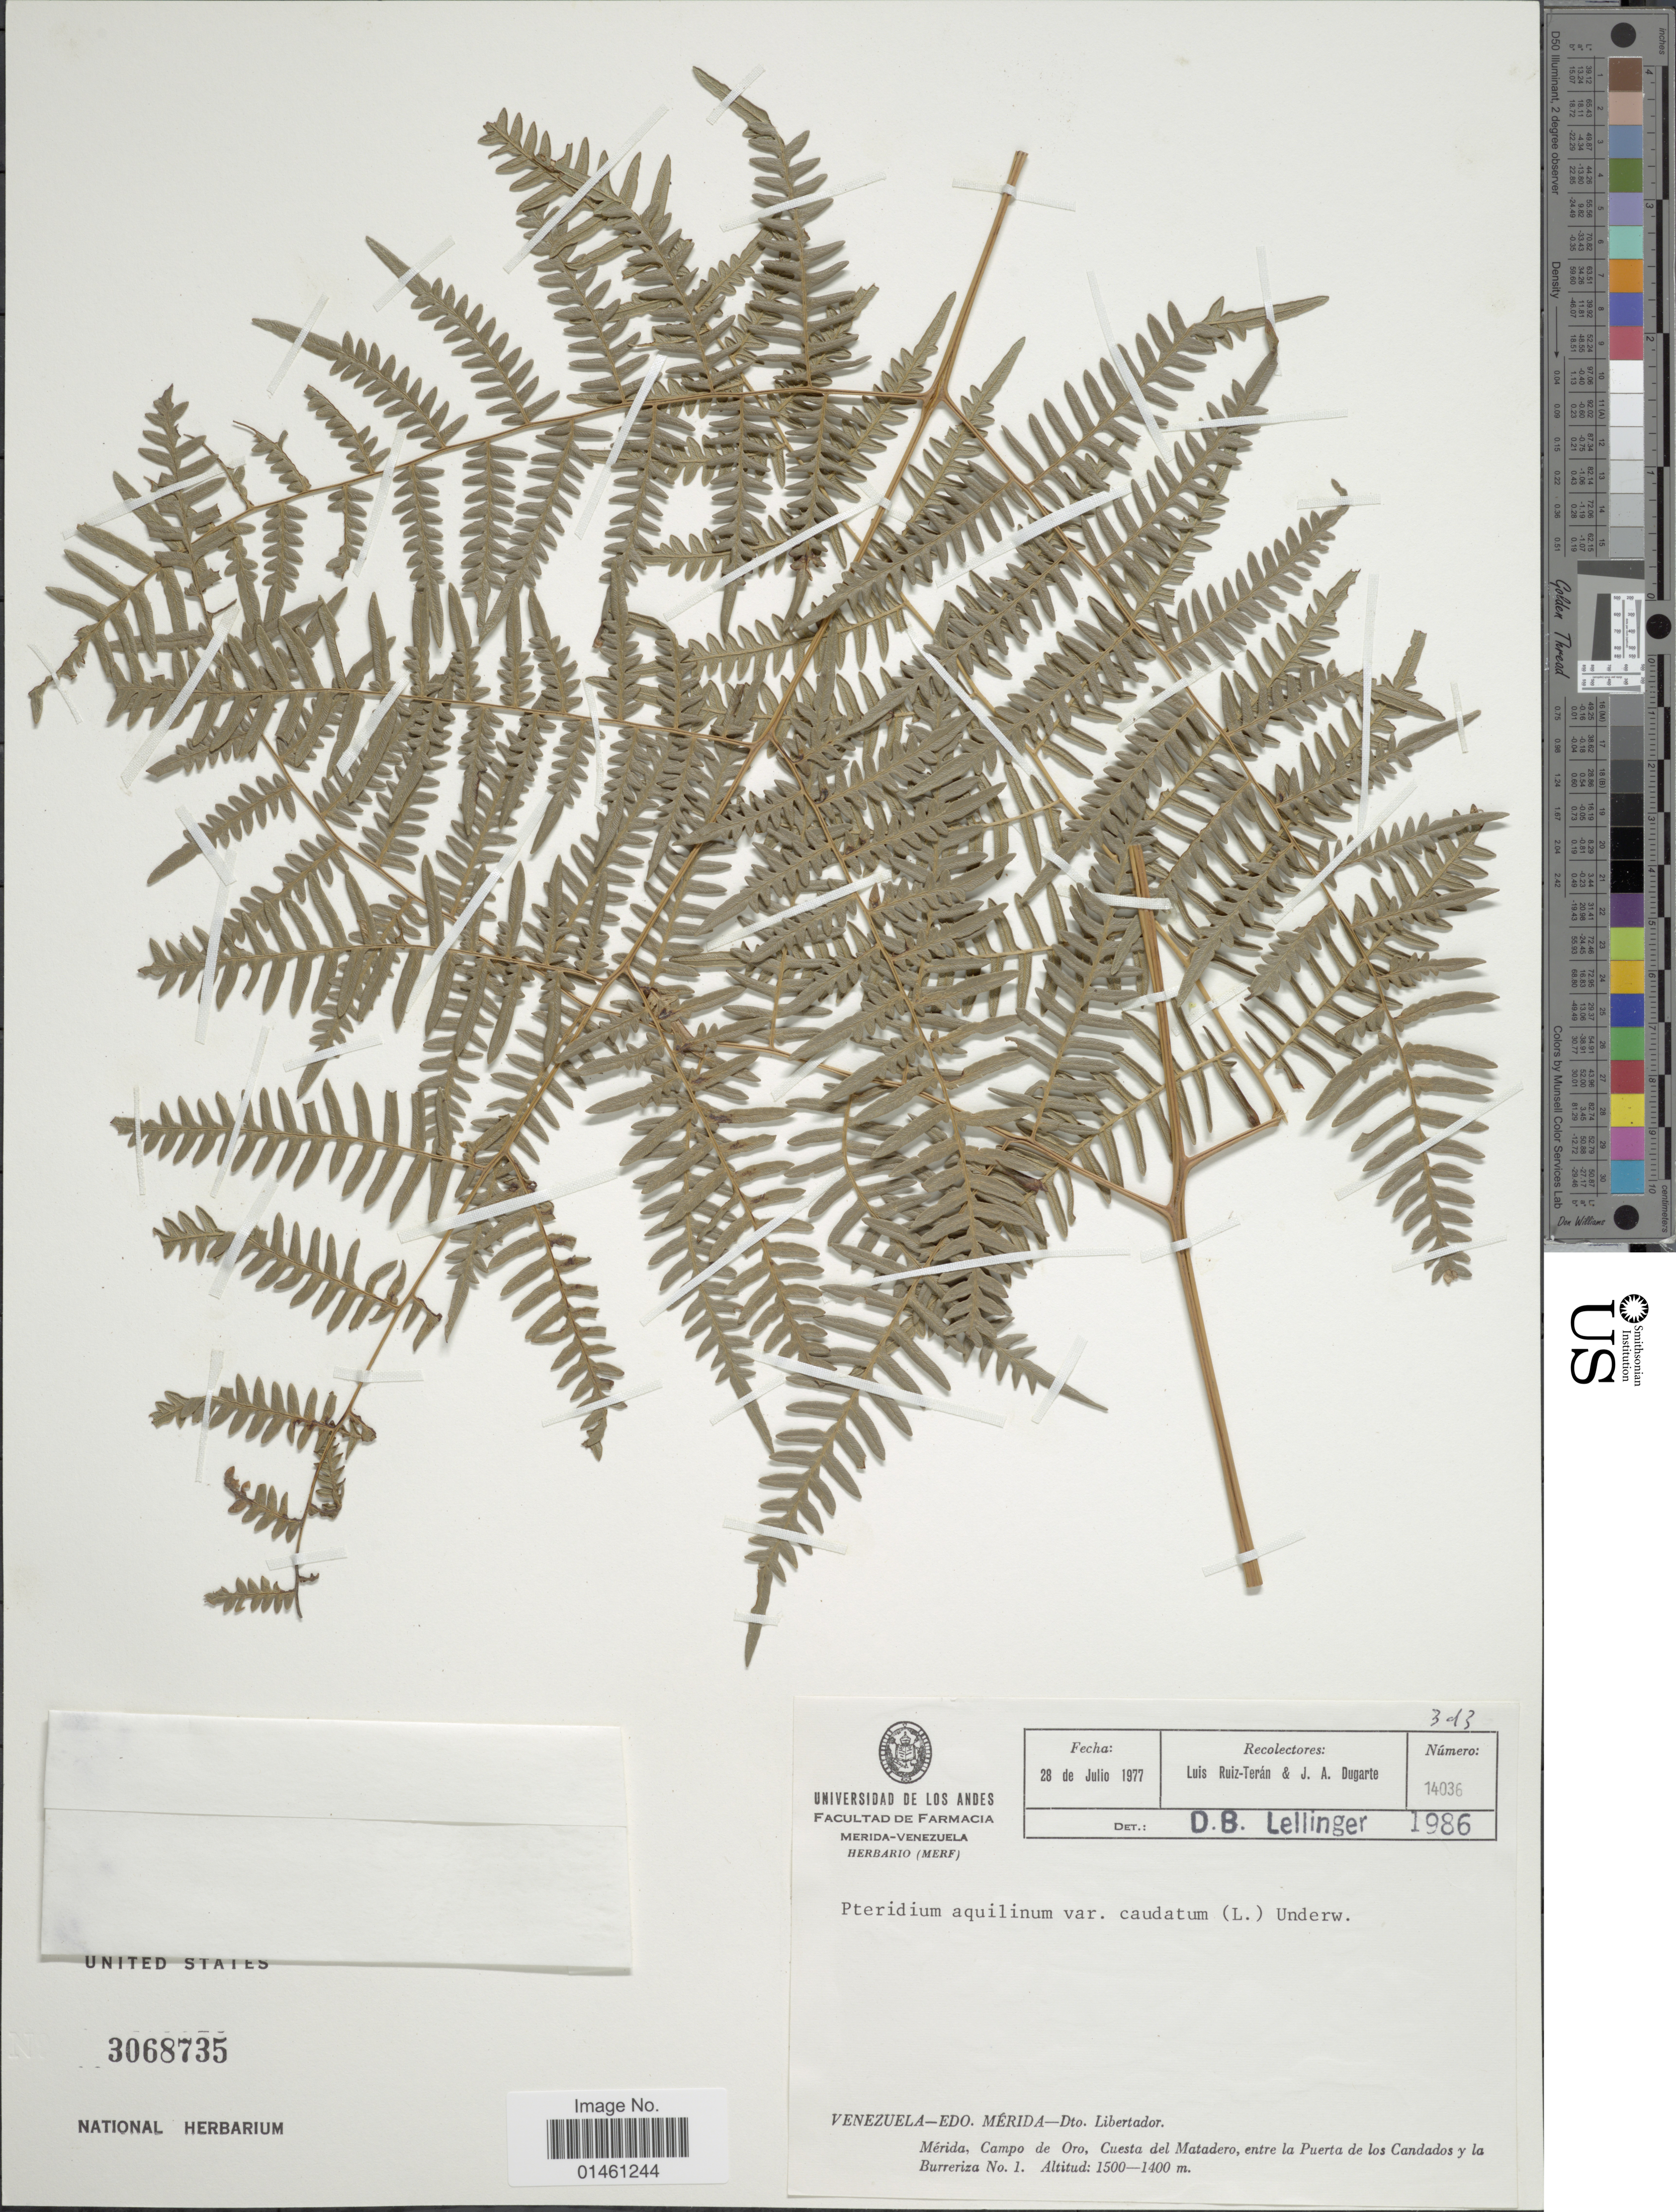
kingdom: Plantae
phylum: Tracheophyta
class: Polypodiopsida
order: Polypodiales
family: Dennstaedtiaceae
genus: Pteridium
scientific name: Pteridium caudatum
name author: (L.) Maxon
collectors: L. E. Ruíz-Terán & J. Dugarte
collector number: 14036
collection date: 1977-07-28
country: Venezuela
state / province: Mérida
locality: Venezuela-Edo. Mérida-Dto. Libertador, Mérida, campo de Oro, Cuesta del Matadero, entre la Puerta de los Candados y la Burreriza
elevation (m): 1400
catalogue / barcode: US 3068735